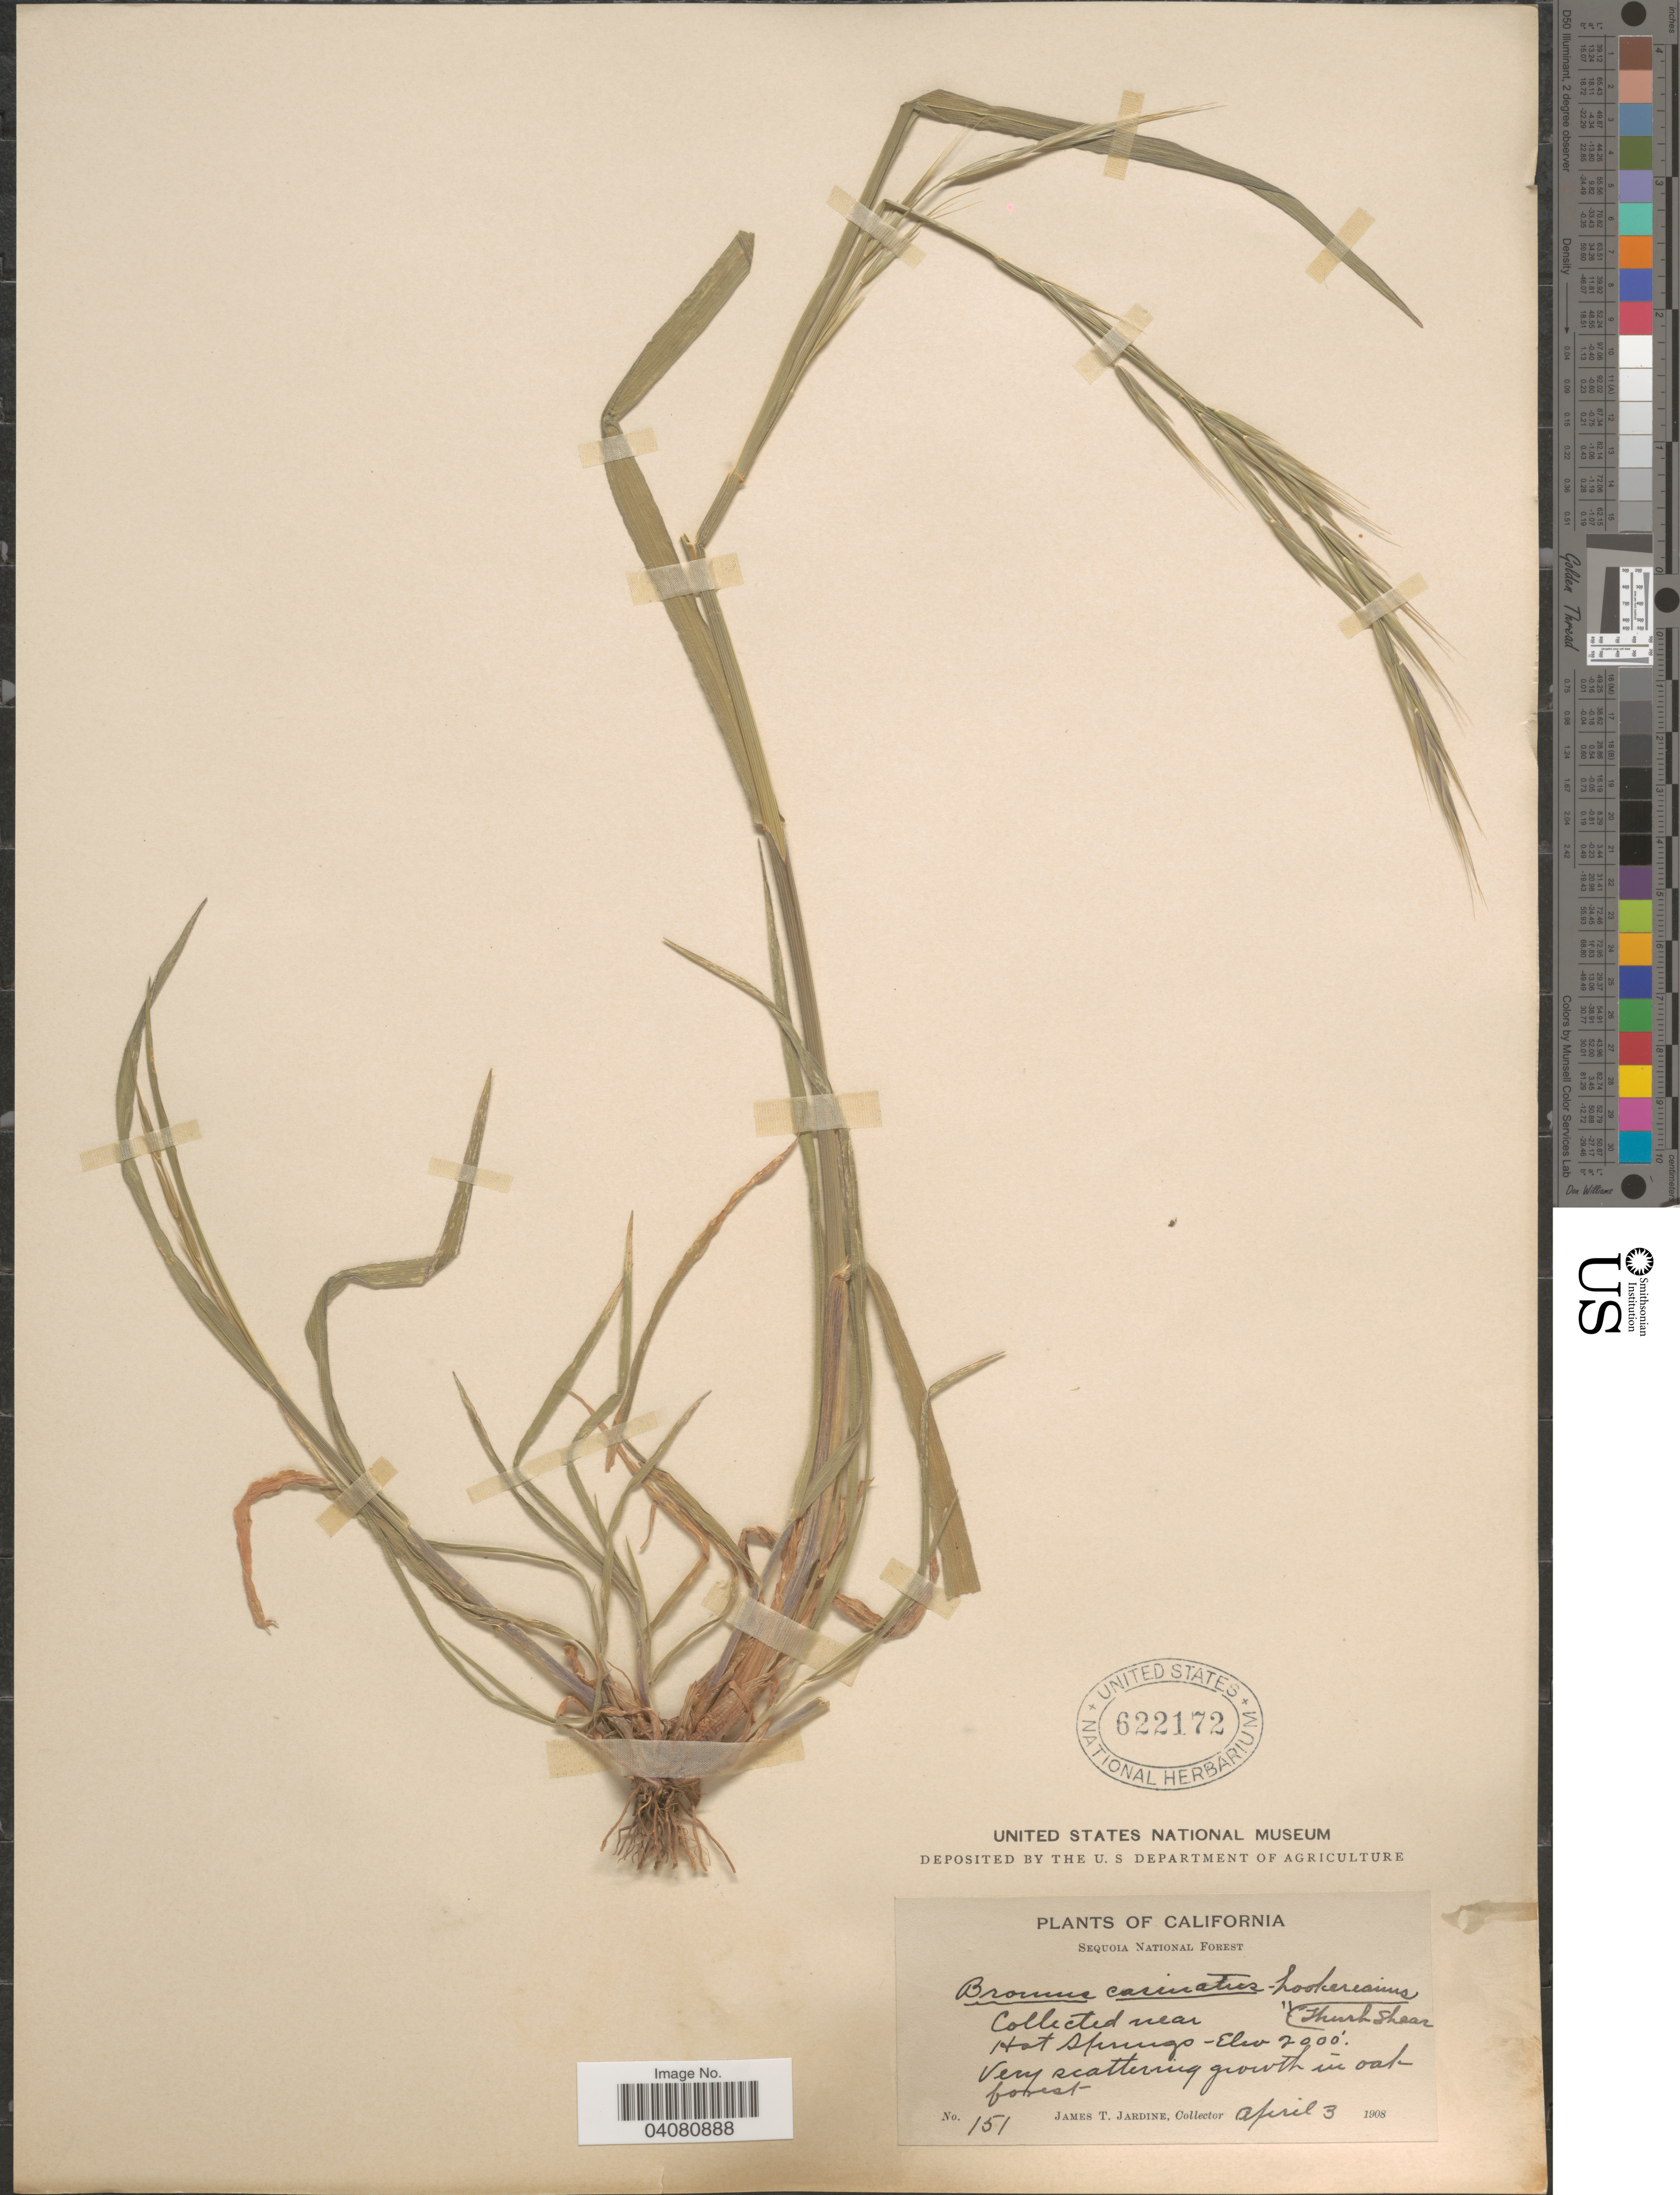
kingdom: Plantae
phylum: Tracheophyta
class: Liliopsida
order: Poales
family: Poaceae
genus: Bromus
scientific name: Bromus carinatus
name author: Hook. & Arn.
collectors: J. T. Jardine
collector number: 151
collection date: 1908-04-03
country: United States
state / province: California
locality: Sequoia National Forest. Collected near Hot Springs. Very scattering growth in oak forest.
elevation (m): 610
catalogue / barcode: US 622172